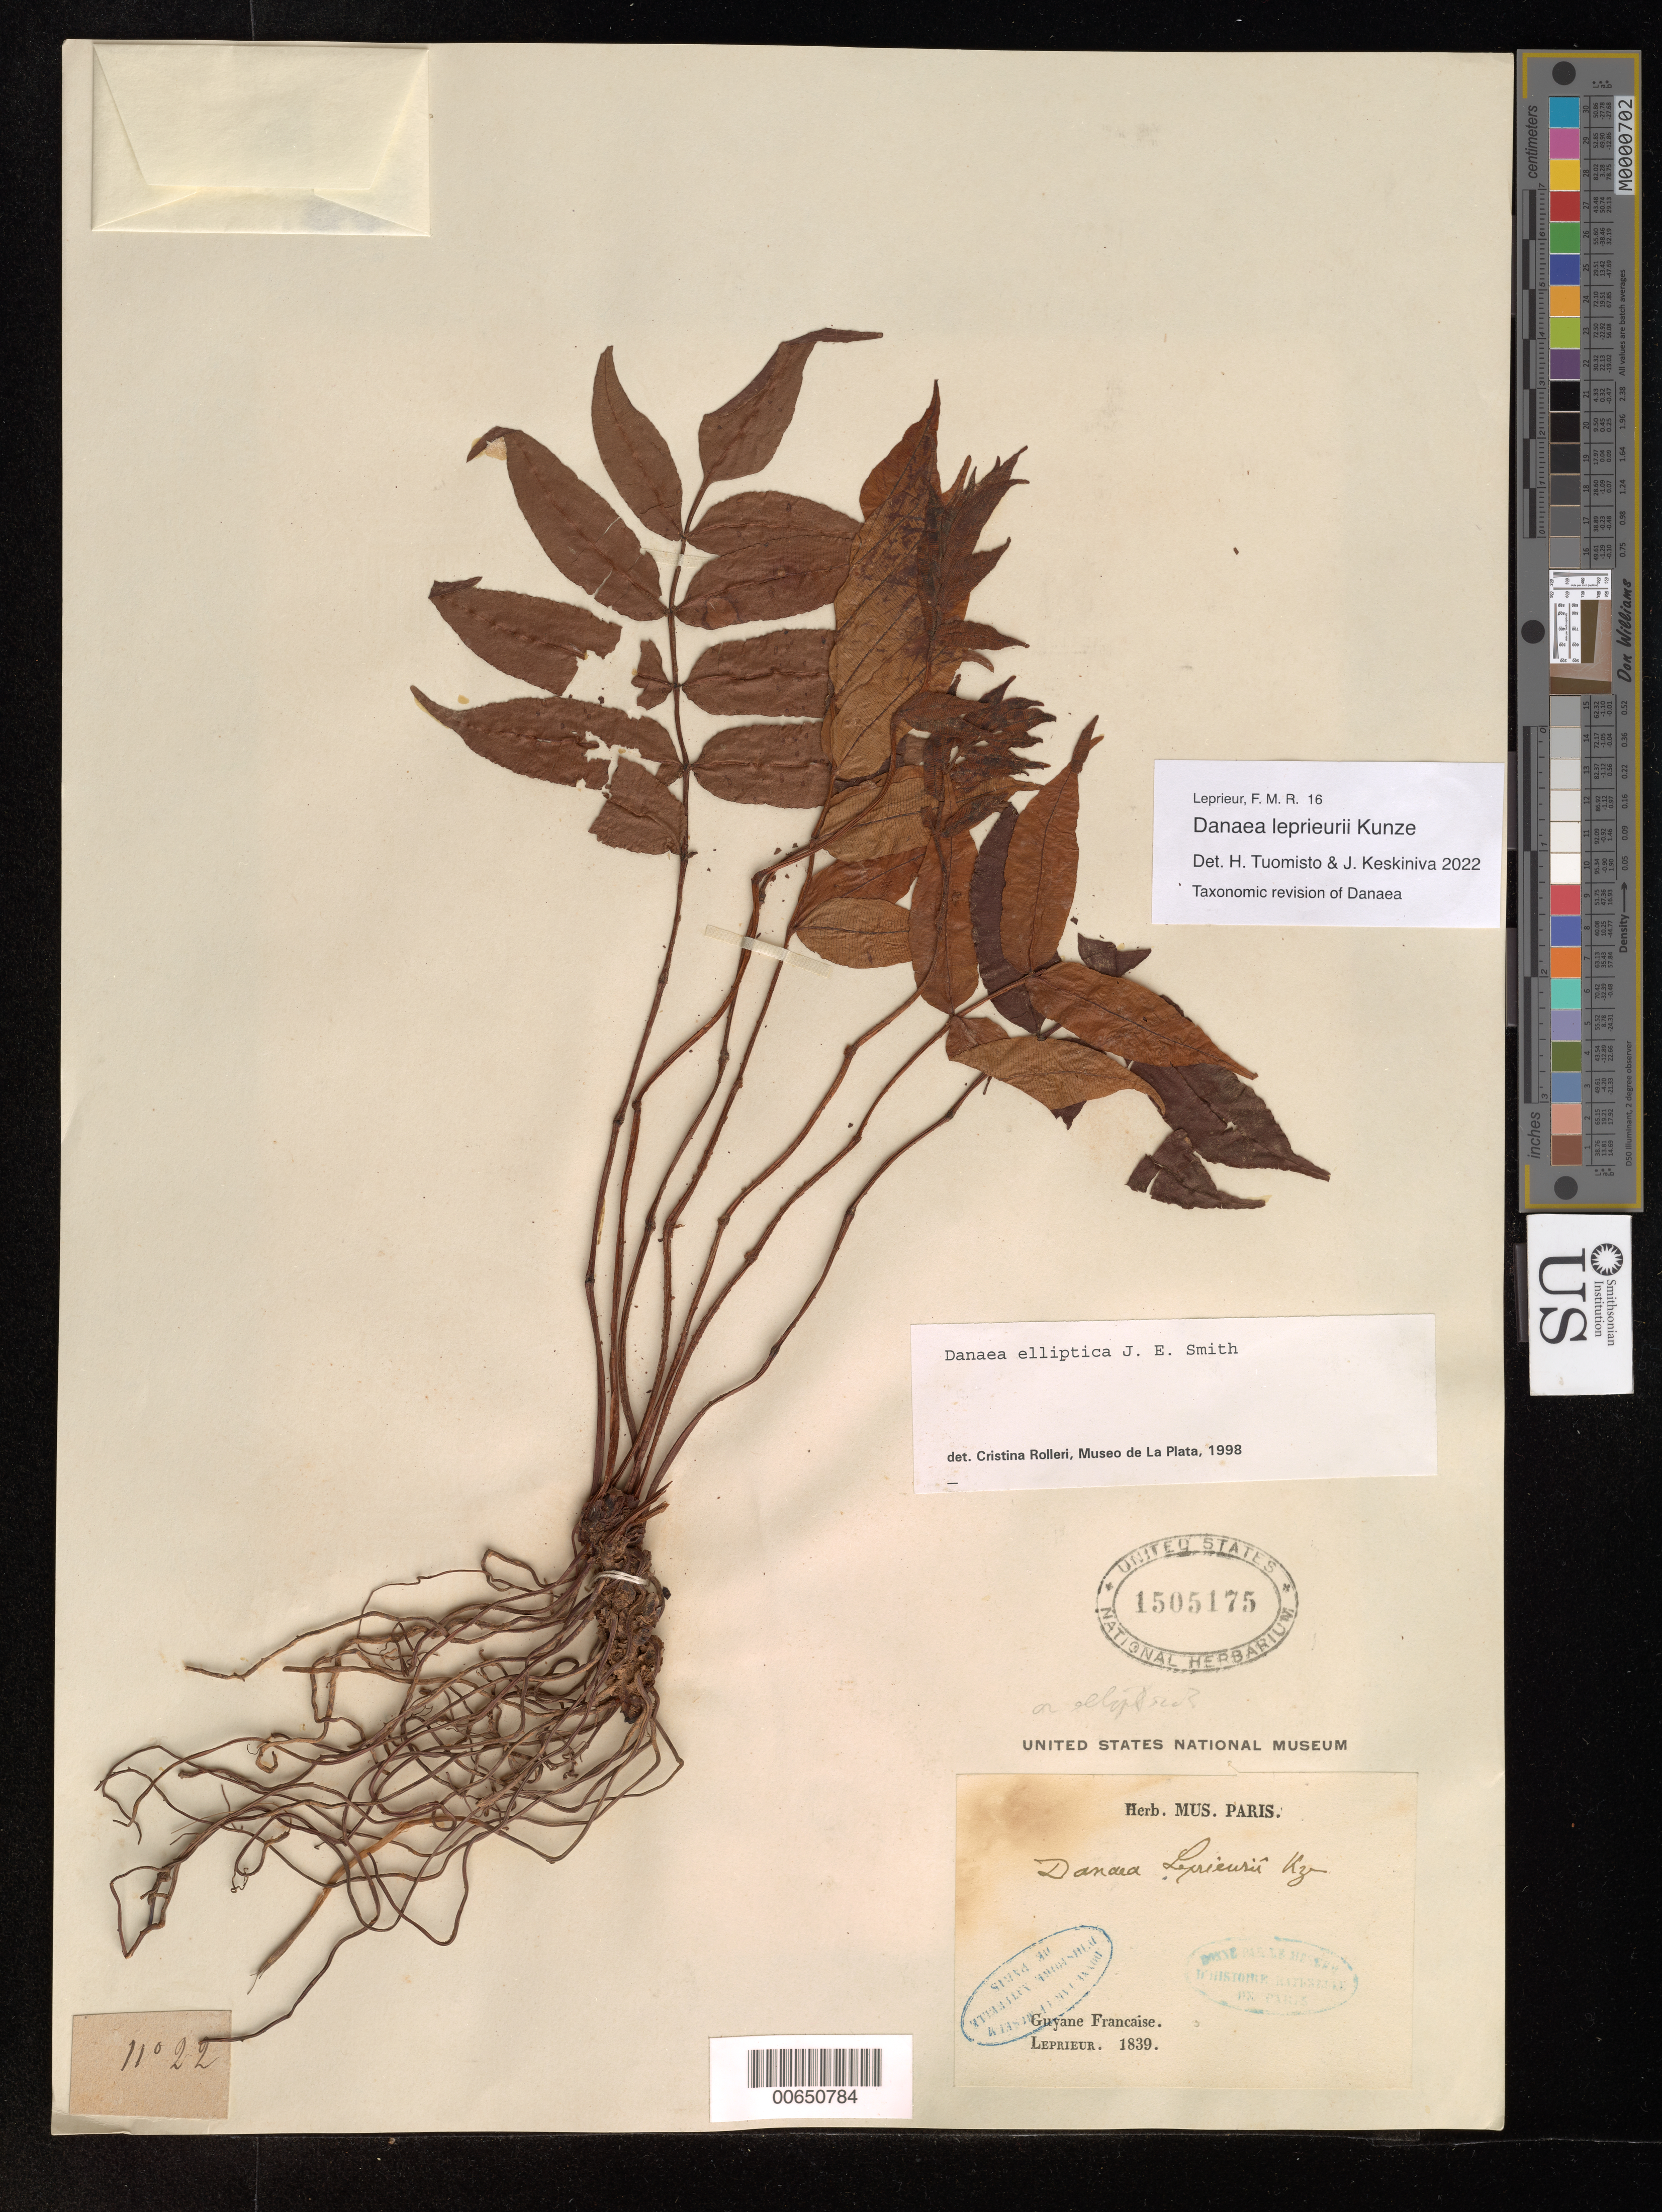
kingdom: Plantae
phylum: Tracheophyta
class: Polypodiopsida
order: Marattiales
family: Marattiaceae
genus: Danaea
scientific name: Danaea leprieurii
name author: Kunze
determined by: Tuomisto, H.; Keskiniva, Janina S.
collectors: F. M. R. Leprieur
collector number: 22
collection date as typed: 1839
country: French Guiana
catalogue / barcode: US 1505175